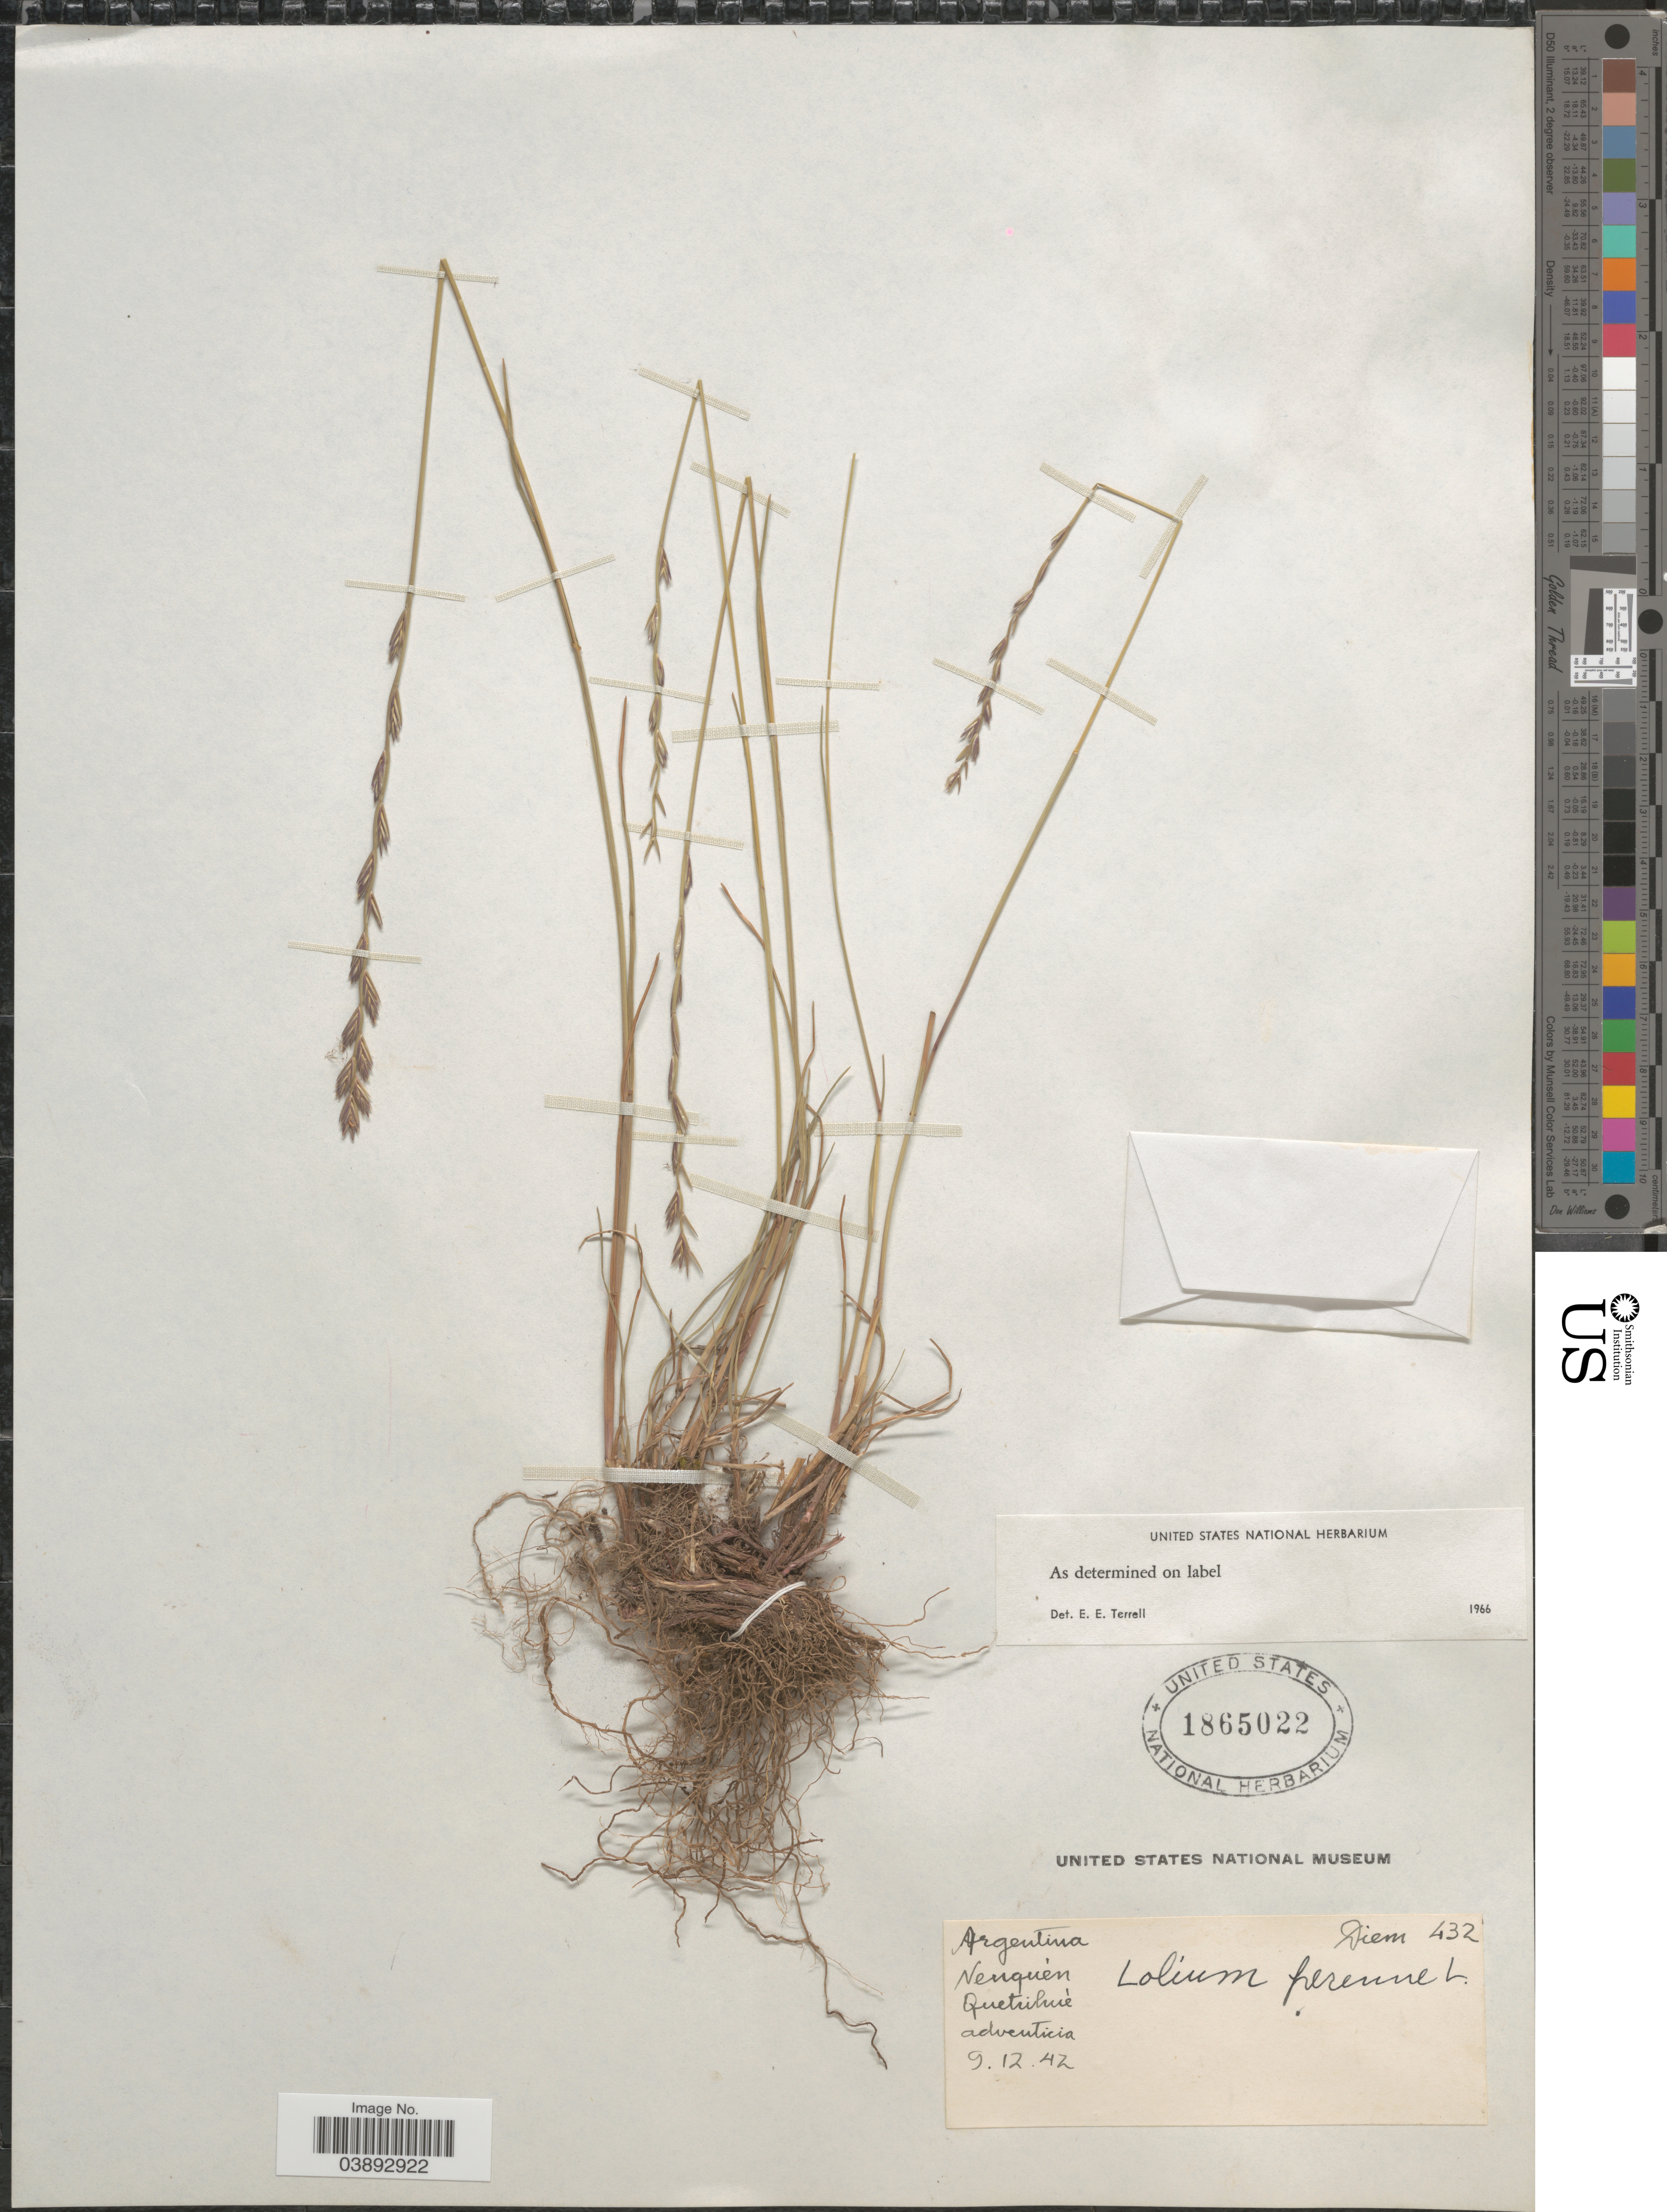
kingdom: Plantae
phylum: Tracheophyta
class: Liliopsida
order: Poales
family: Poaceae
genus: Lolium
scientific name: Lolium perenne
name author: L.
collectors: Diem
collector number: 432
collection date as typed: Transcribed d/m/y: 9/12/42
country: Argentina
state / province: Neuquen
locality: Quetrihuè adventicia.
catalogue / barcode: US 1865022